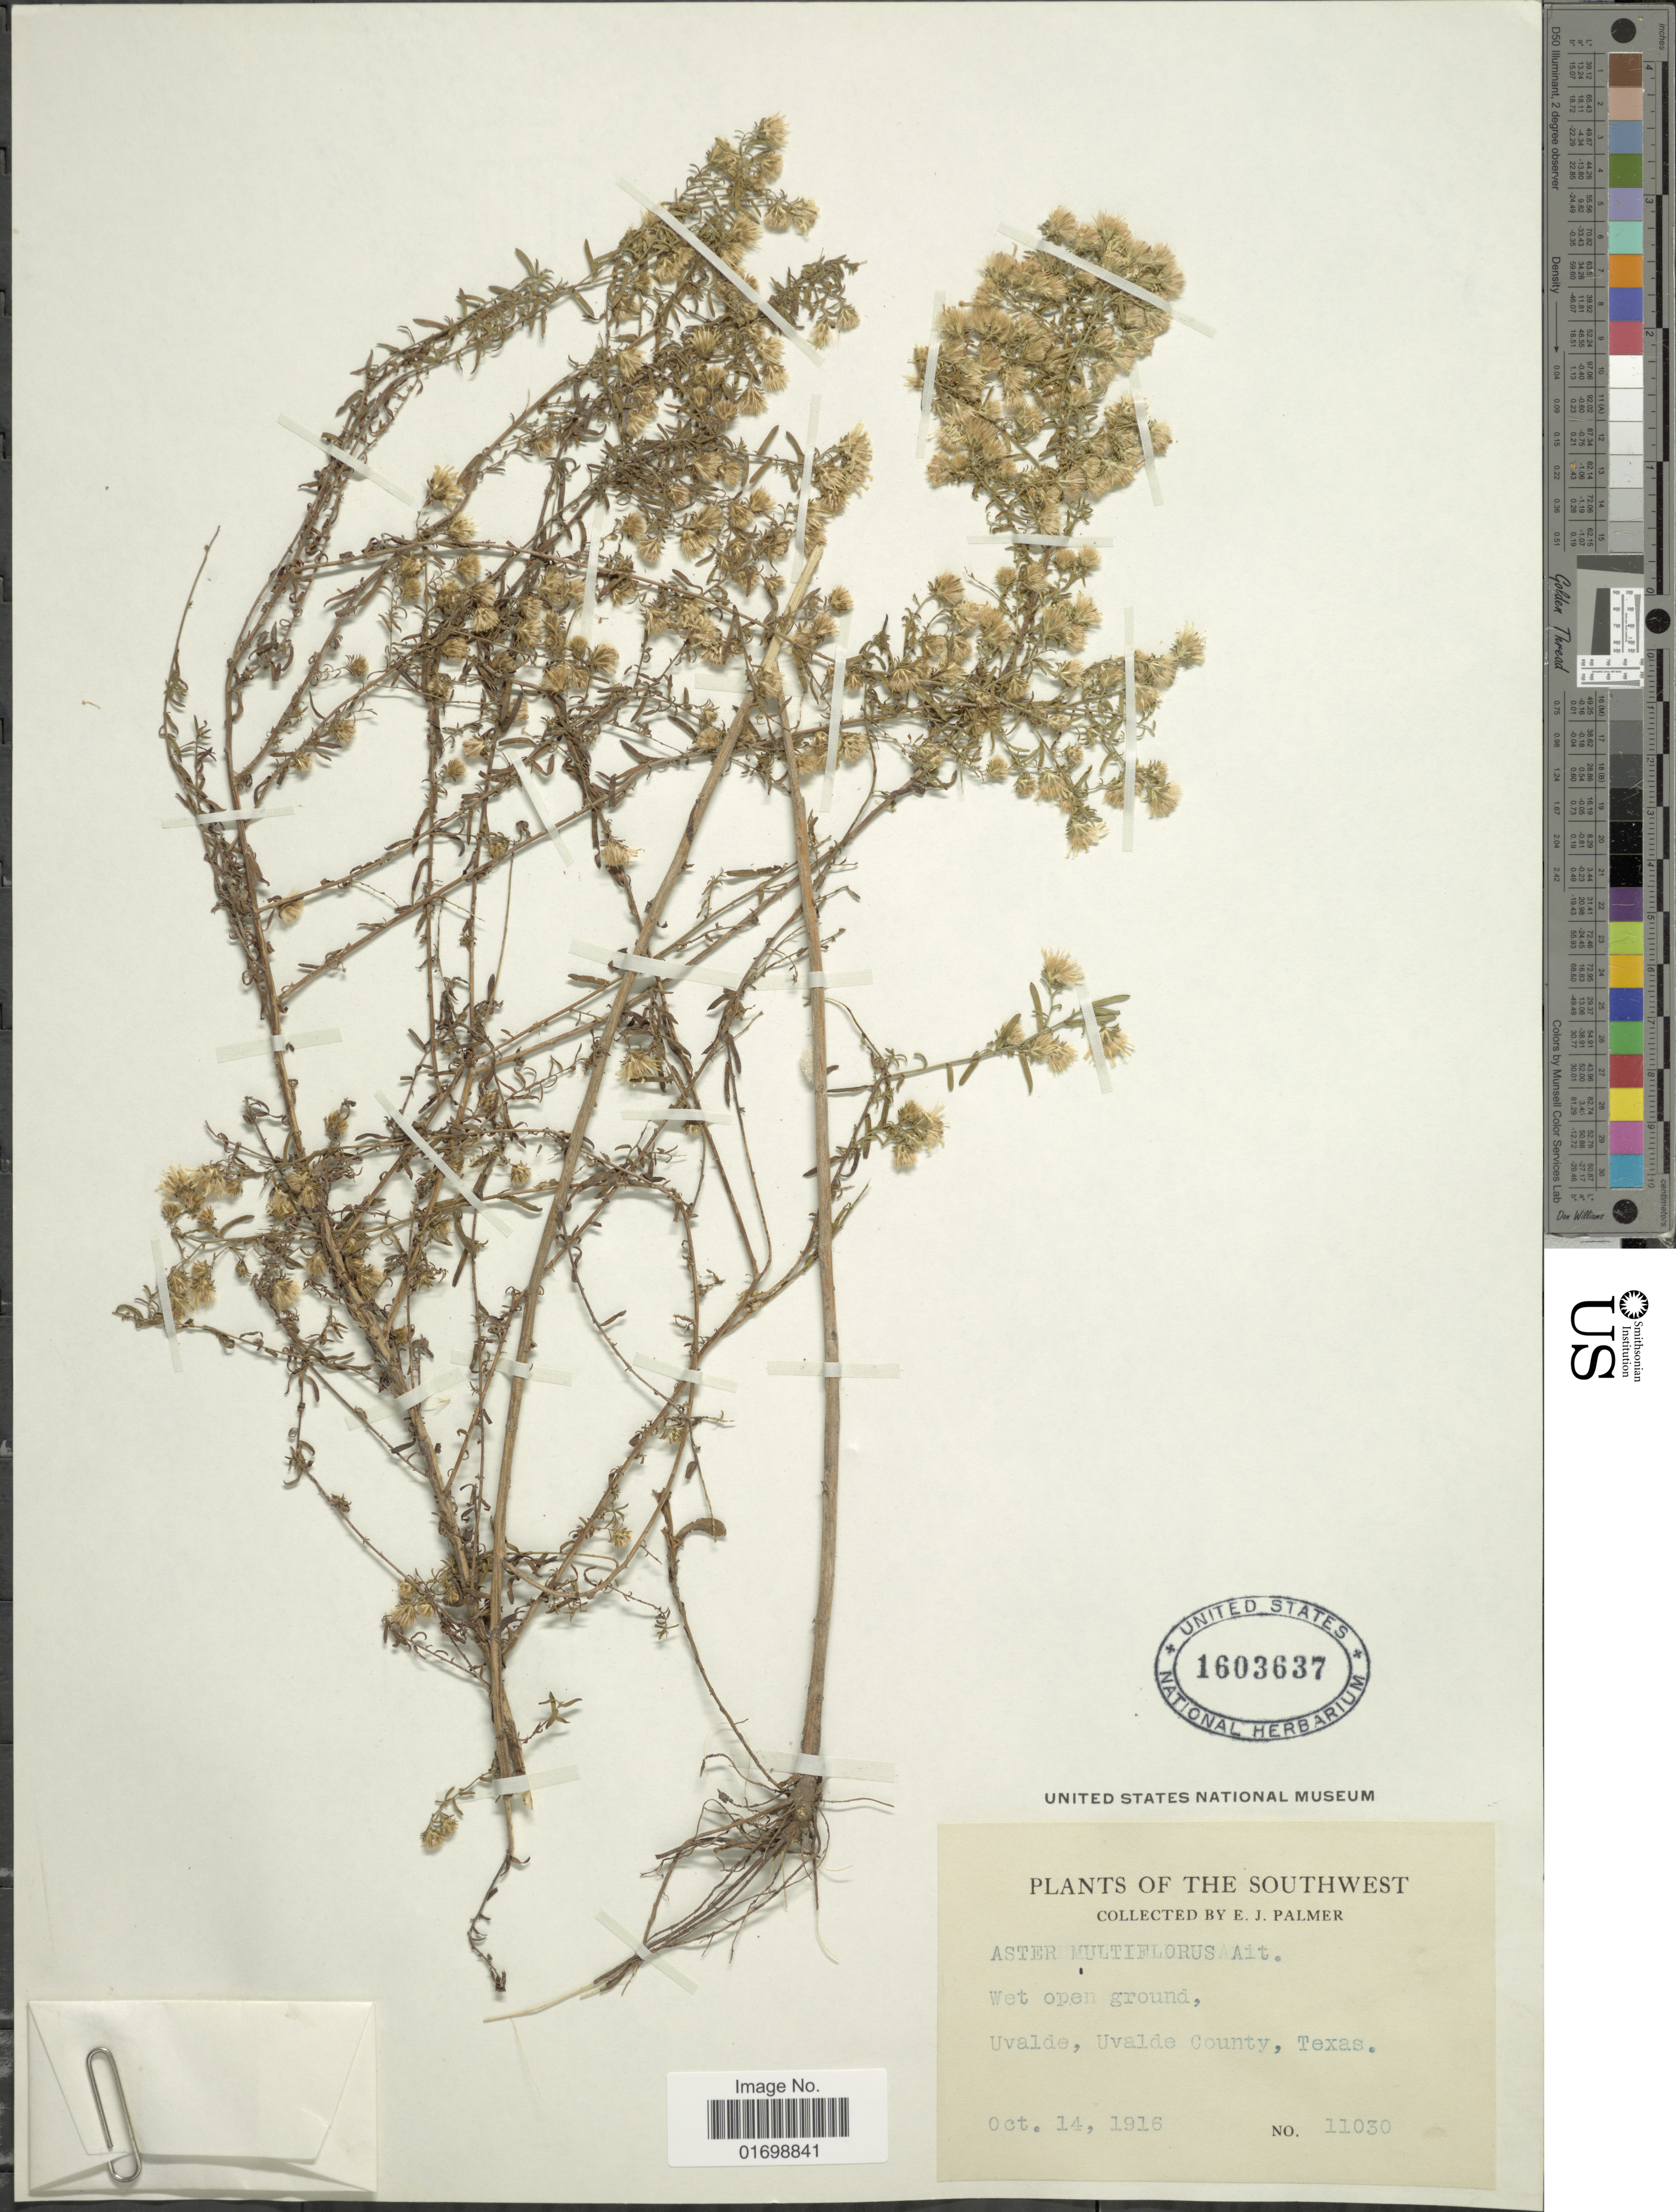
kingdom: Plantae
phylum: Tracheophyta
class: Magnoliopsida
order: Asterales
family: Asteraceae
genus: Symphyotrichum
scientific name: Symphyotrichum ericoides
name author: (L.) G.L. Nesom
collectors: E. J. Palmer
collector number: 11030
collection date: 1916-10-14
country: United States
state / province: Texas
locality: Uvalde, Uvalde County, wet open ground, southwest.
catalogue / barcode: US 1603637